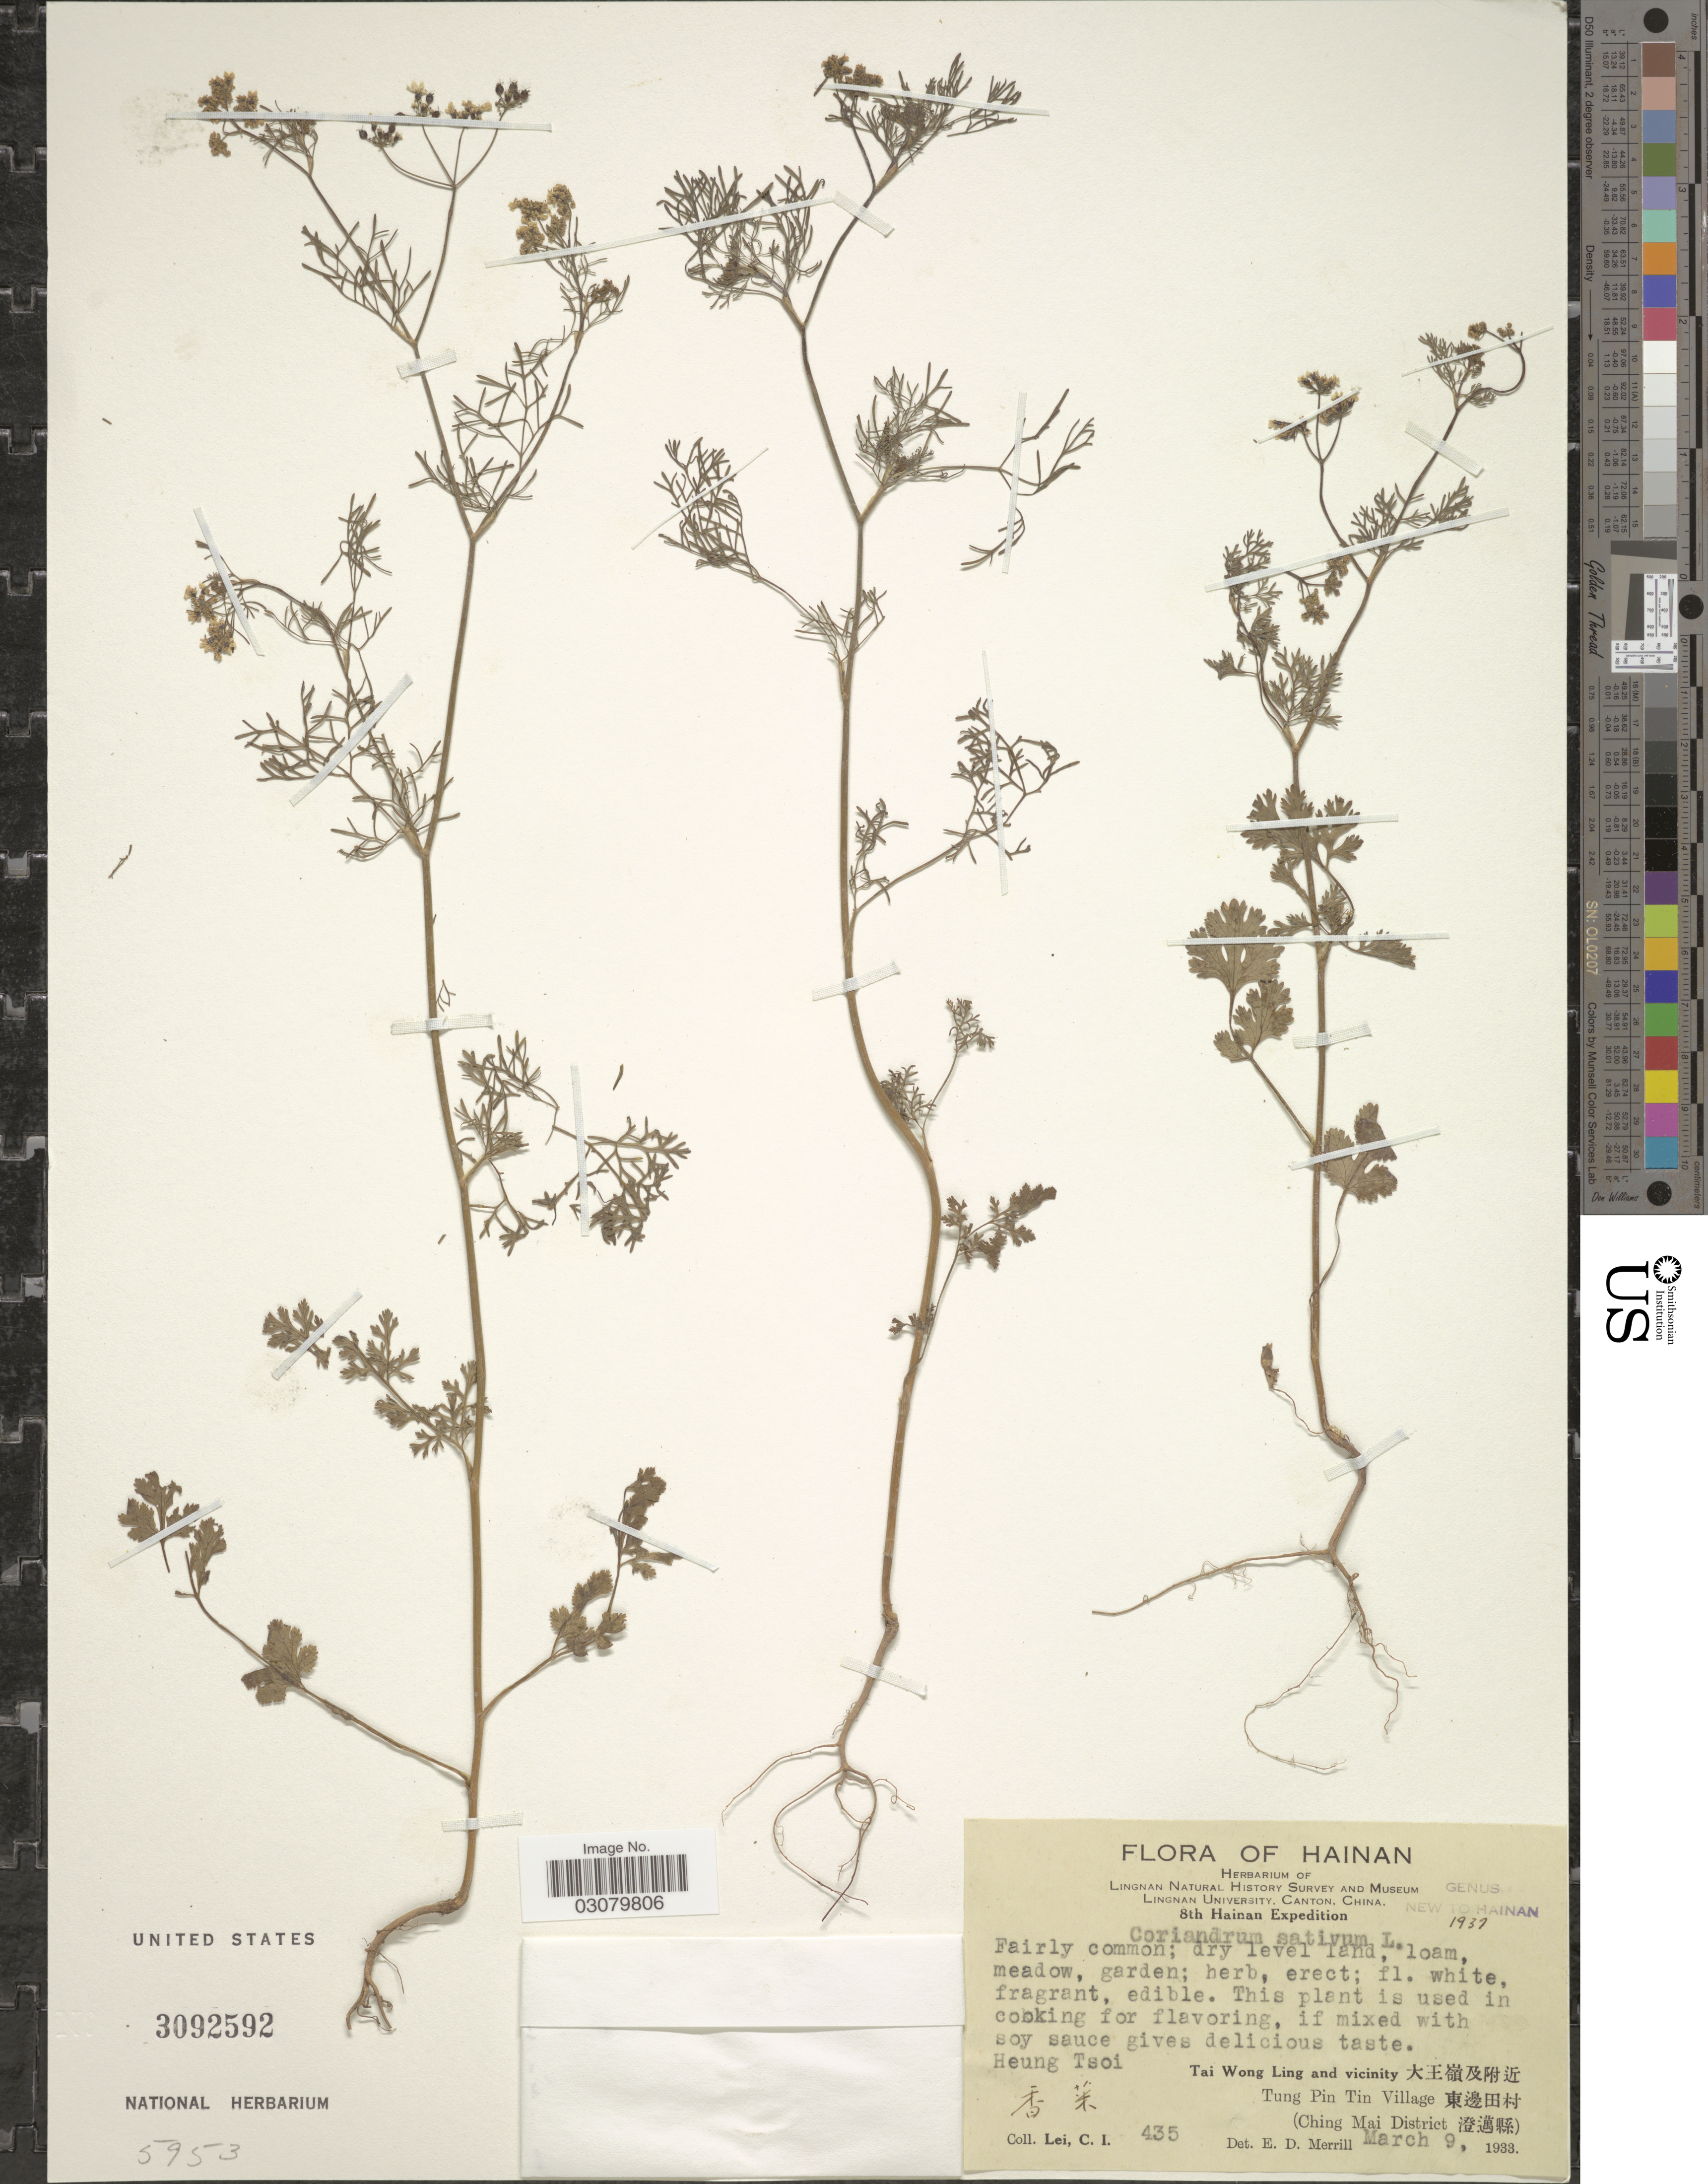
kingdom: Plantae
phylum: Tracheophyta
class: Magnoliopsida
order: Apiales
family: Apiaceae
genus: Coriandrum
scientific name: Coriandrum sativum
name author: L.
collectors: C. I. Lei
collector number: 435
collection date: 1933-03-09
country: China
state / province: Hainan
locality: Heung Tsoi, Tai Wong Ling and vicinity, Tung Pin Tin Village (Ching Mai District).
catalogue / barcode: US 3092592